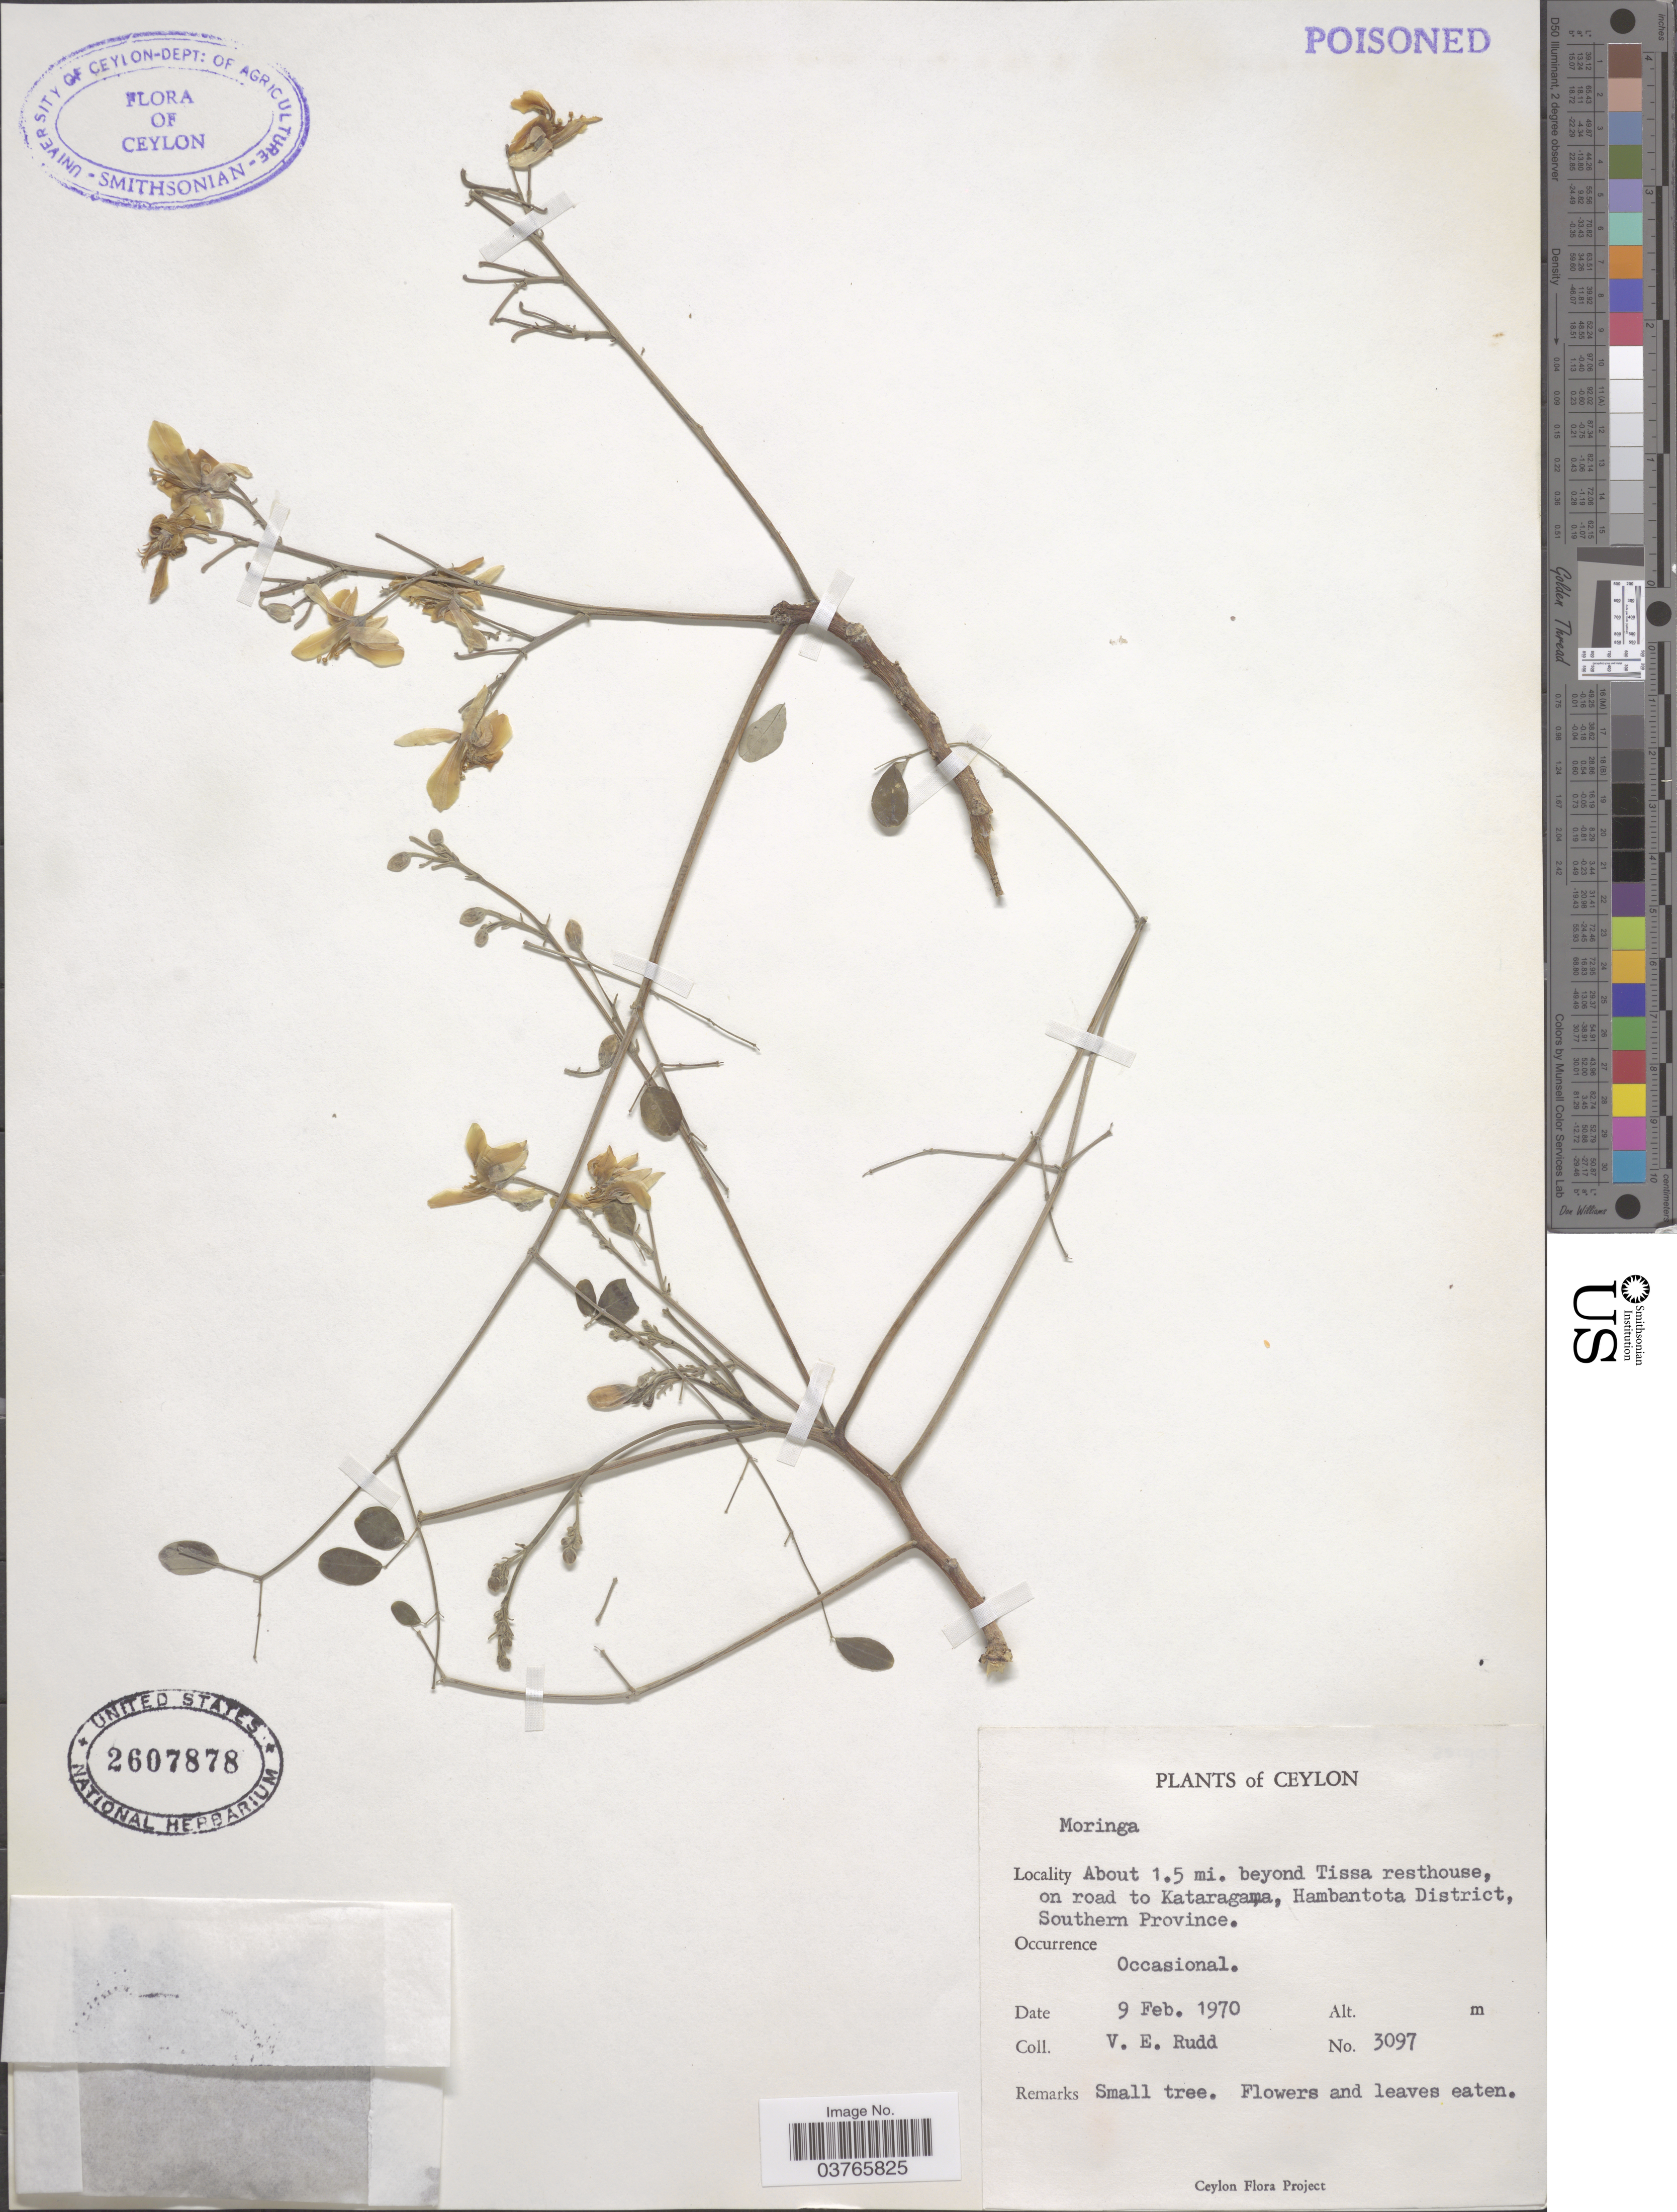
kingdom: Plantae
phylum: Tracheophyta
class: Magnoliopsida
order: Brassicales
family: Moringaceae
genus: Moringa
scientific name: Moringa sp.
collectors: V. E. Rudd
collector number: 3097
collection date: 1970-02-09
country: Sri Lanka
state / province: Southern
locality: Ceylon. About 1.5 mi. beyond Tissa resthouse, on road to Kataragama, Hambantota District.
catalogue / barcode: US 2607878